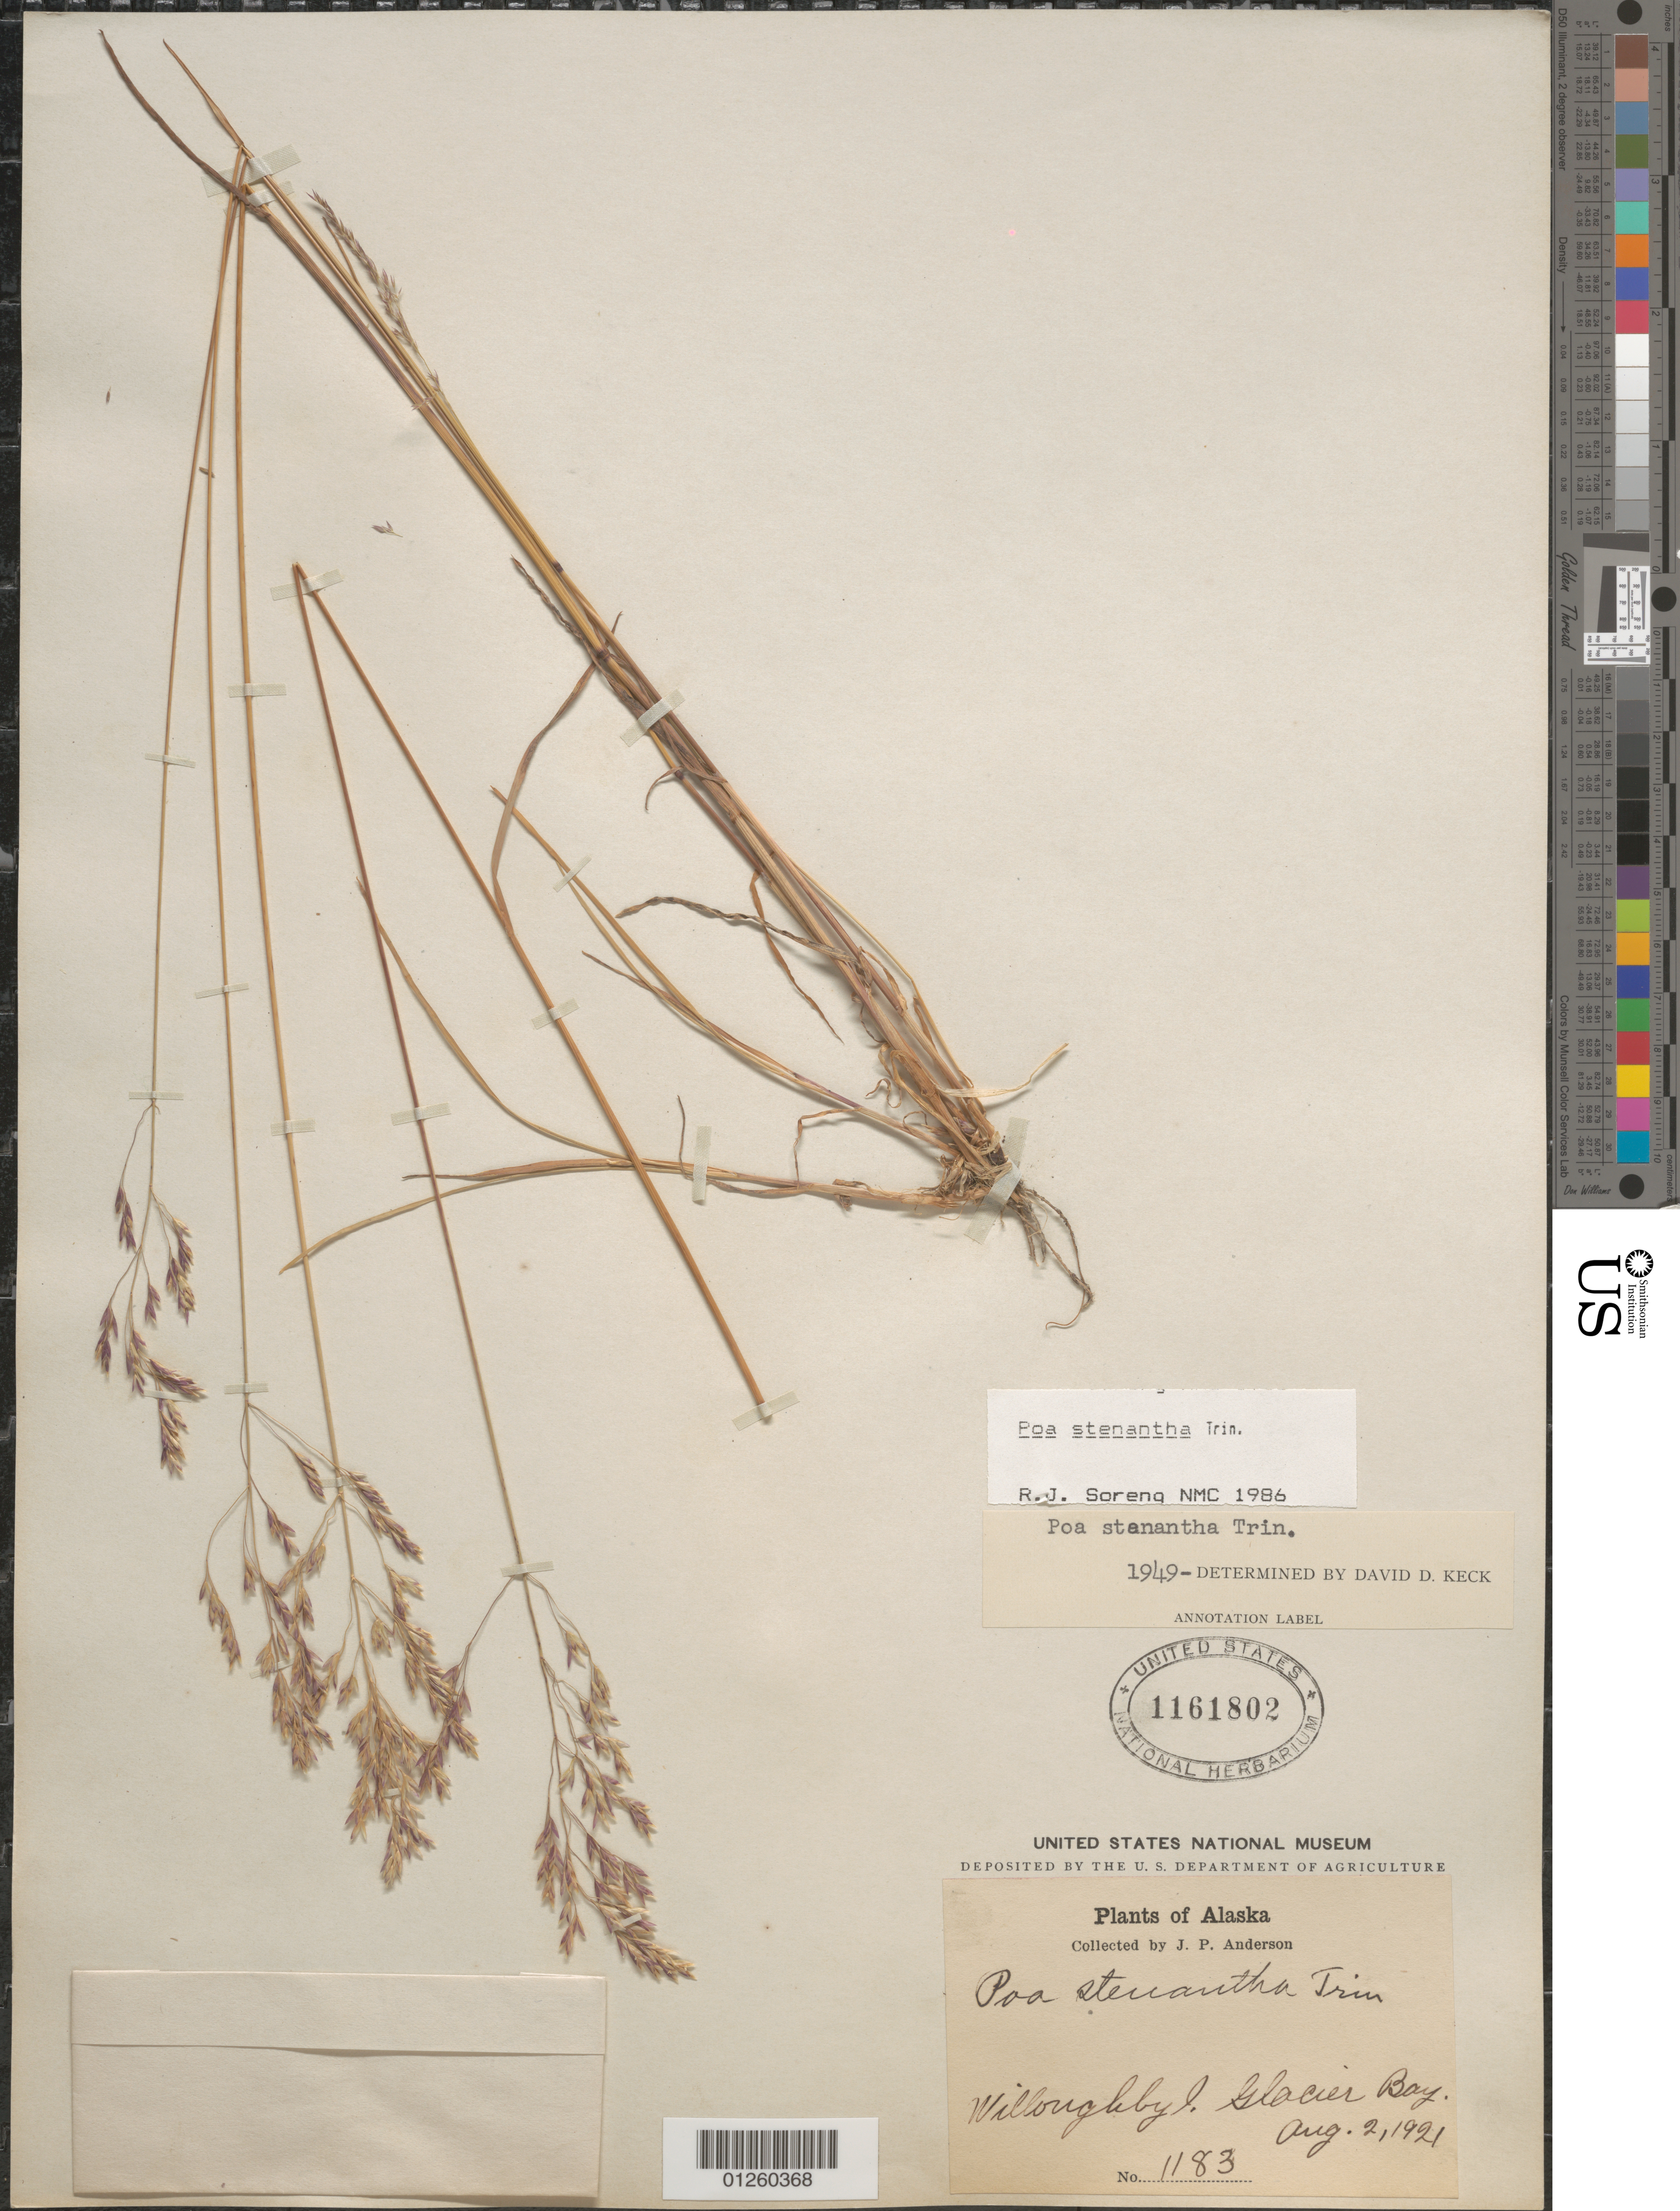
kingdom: Plantae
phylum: Tracheophyta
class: Liliopsida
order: Poales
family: Poaceae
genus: Poa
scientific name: Poa stenantha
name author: Trin.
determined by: Soreng, Robert J., Research Associate (BOT), Smithsonian Institution - National Museum of Natural History (UNITED STATES)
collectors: J. P. Anderson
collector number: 1183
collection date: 1921-08-02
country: United States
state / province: Alaska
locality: Willoughby I. Glacier Bay.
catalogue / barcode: US 1161802